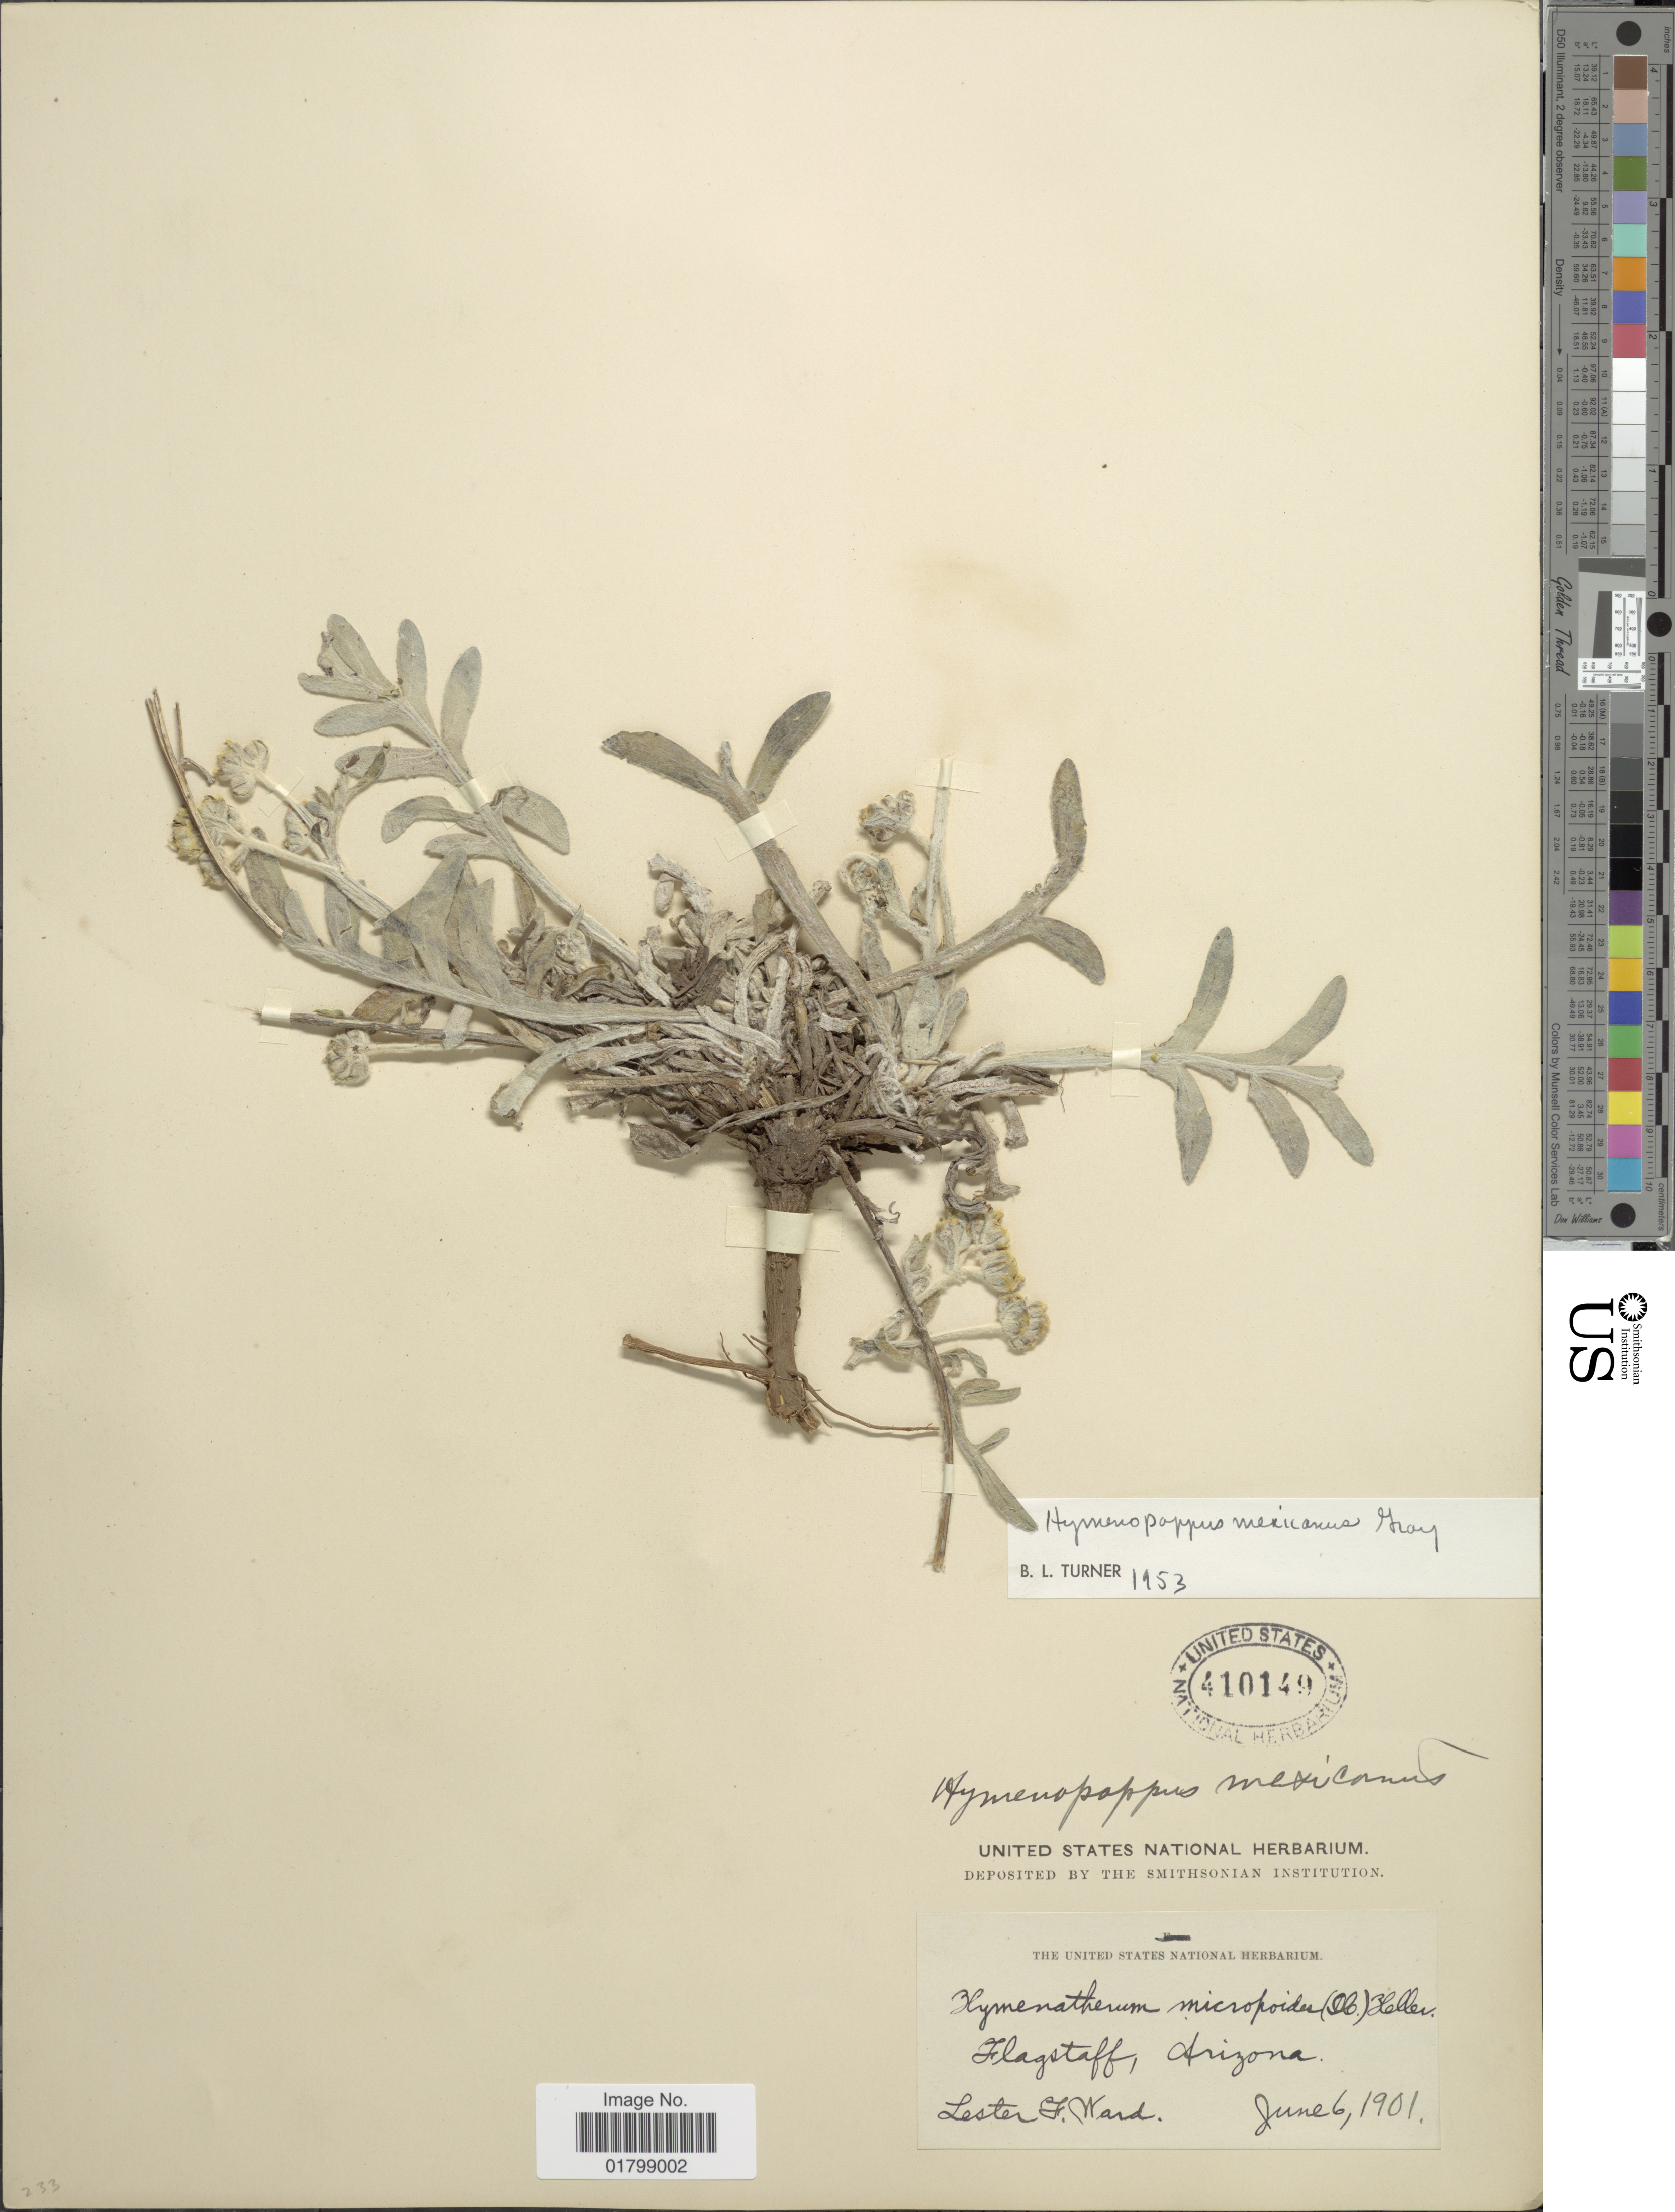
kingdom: Plantae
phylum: Tracheophyta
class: Magnoliopsida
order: Asterales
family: Asteraceae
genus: Hymenopappus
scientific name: Hymenopappus mexicanus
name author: A. Gray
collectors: L. F. Ward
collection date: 1901-06-06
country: United States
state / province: Arizona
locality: Flagstaff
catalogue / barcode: US 410149